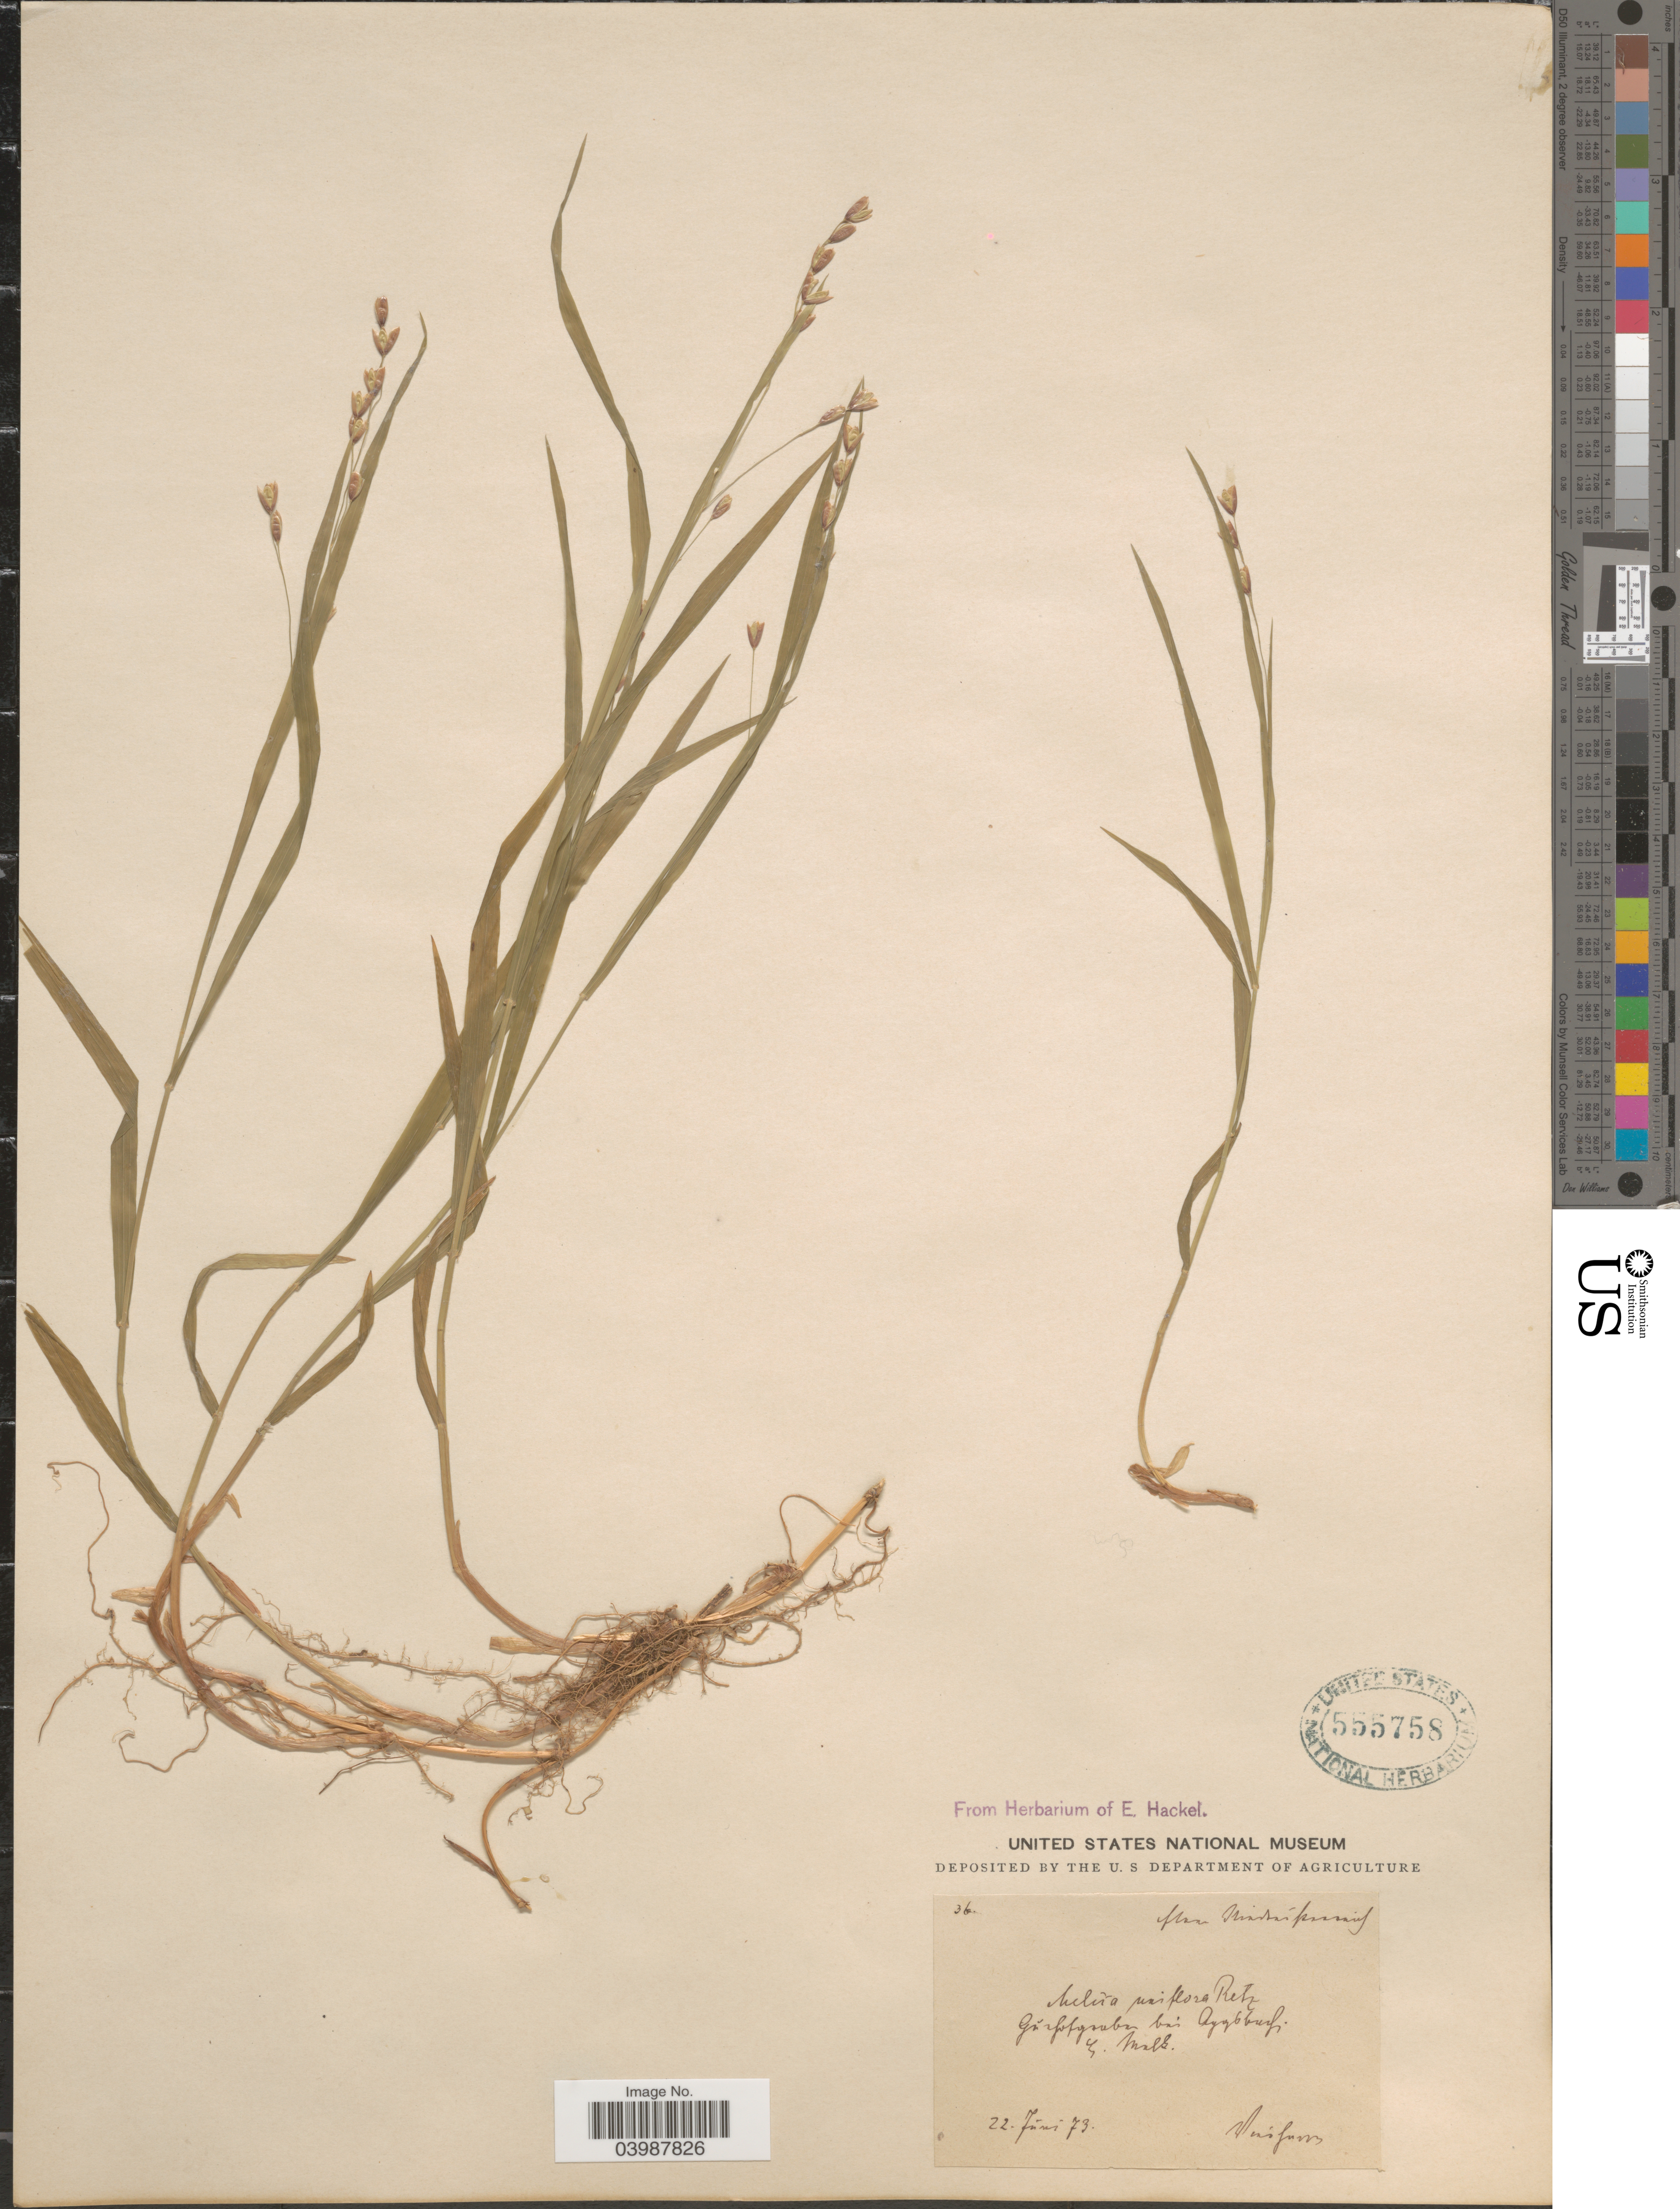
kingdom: Plantae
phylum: Tracheophyta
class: Liliopsida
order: Poales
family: Poaceae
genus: Melica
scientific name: Melica uniflora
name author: Retz.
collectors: F. Vierhapper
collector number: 36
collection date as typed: Transcribed d/m/y: 22/6/73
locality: Gŭrfolgsuben bei Aughhurfi. [interpreted]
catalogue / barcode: US 555758